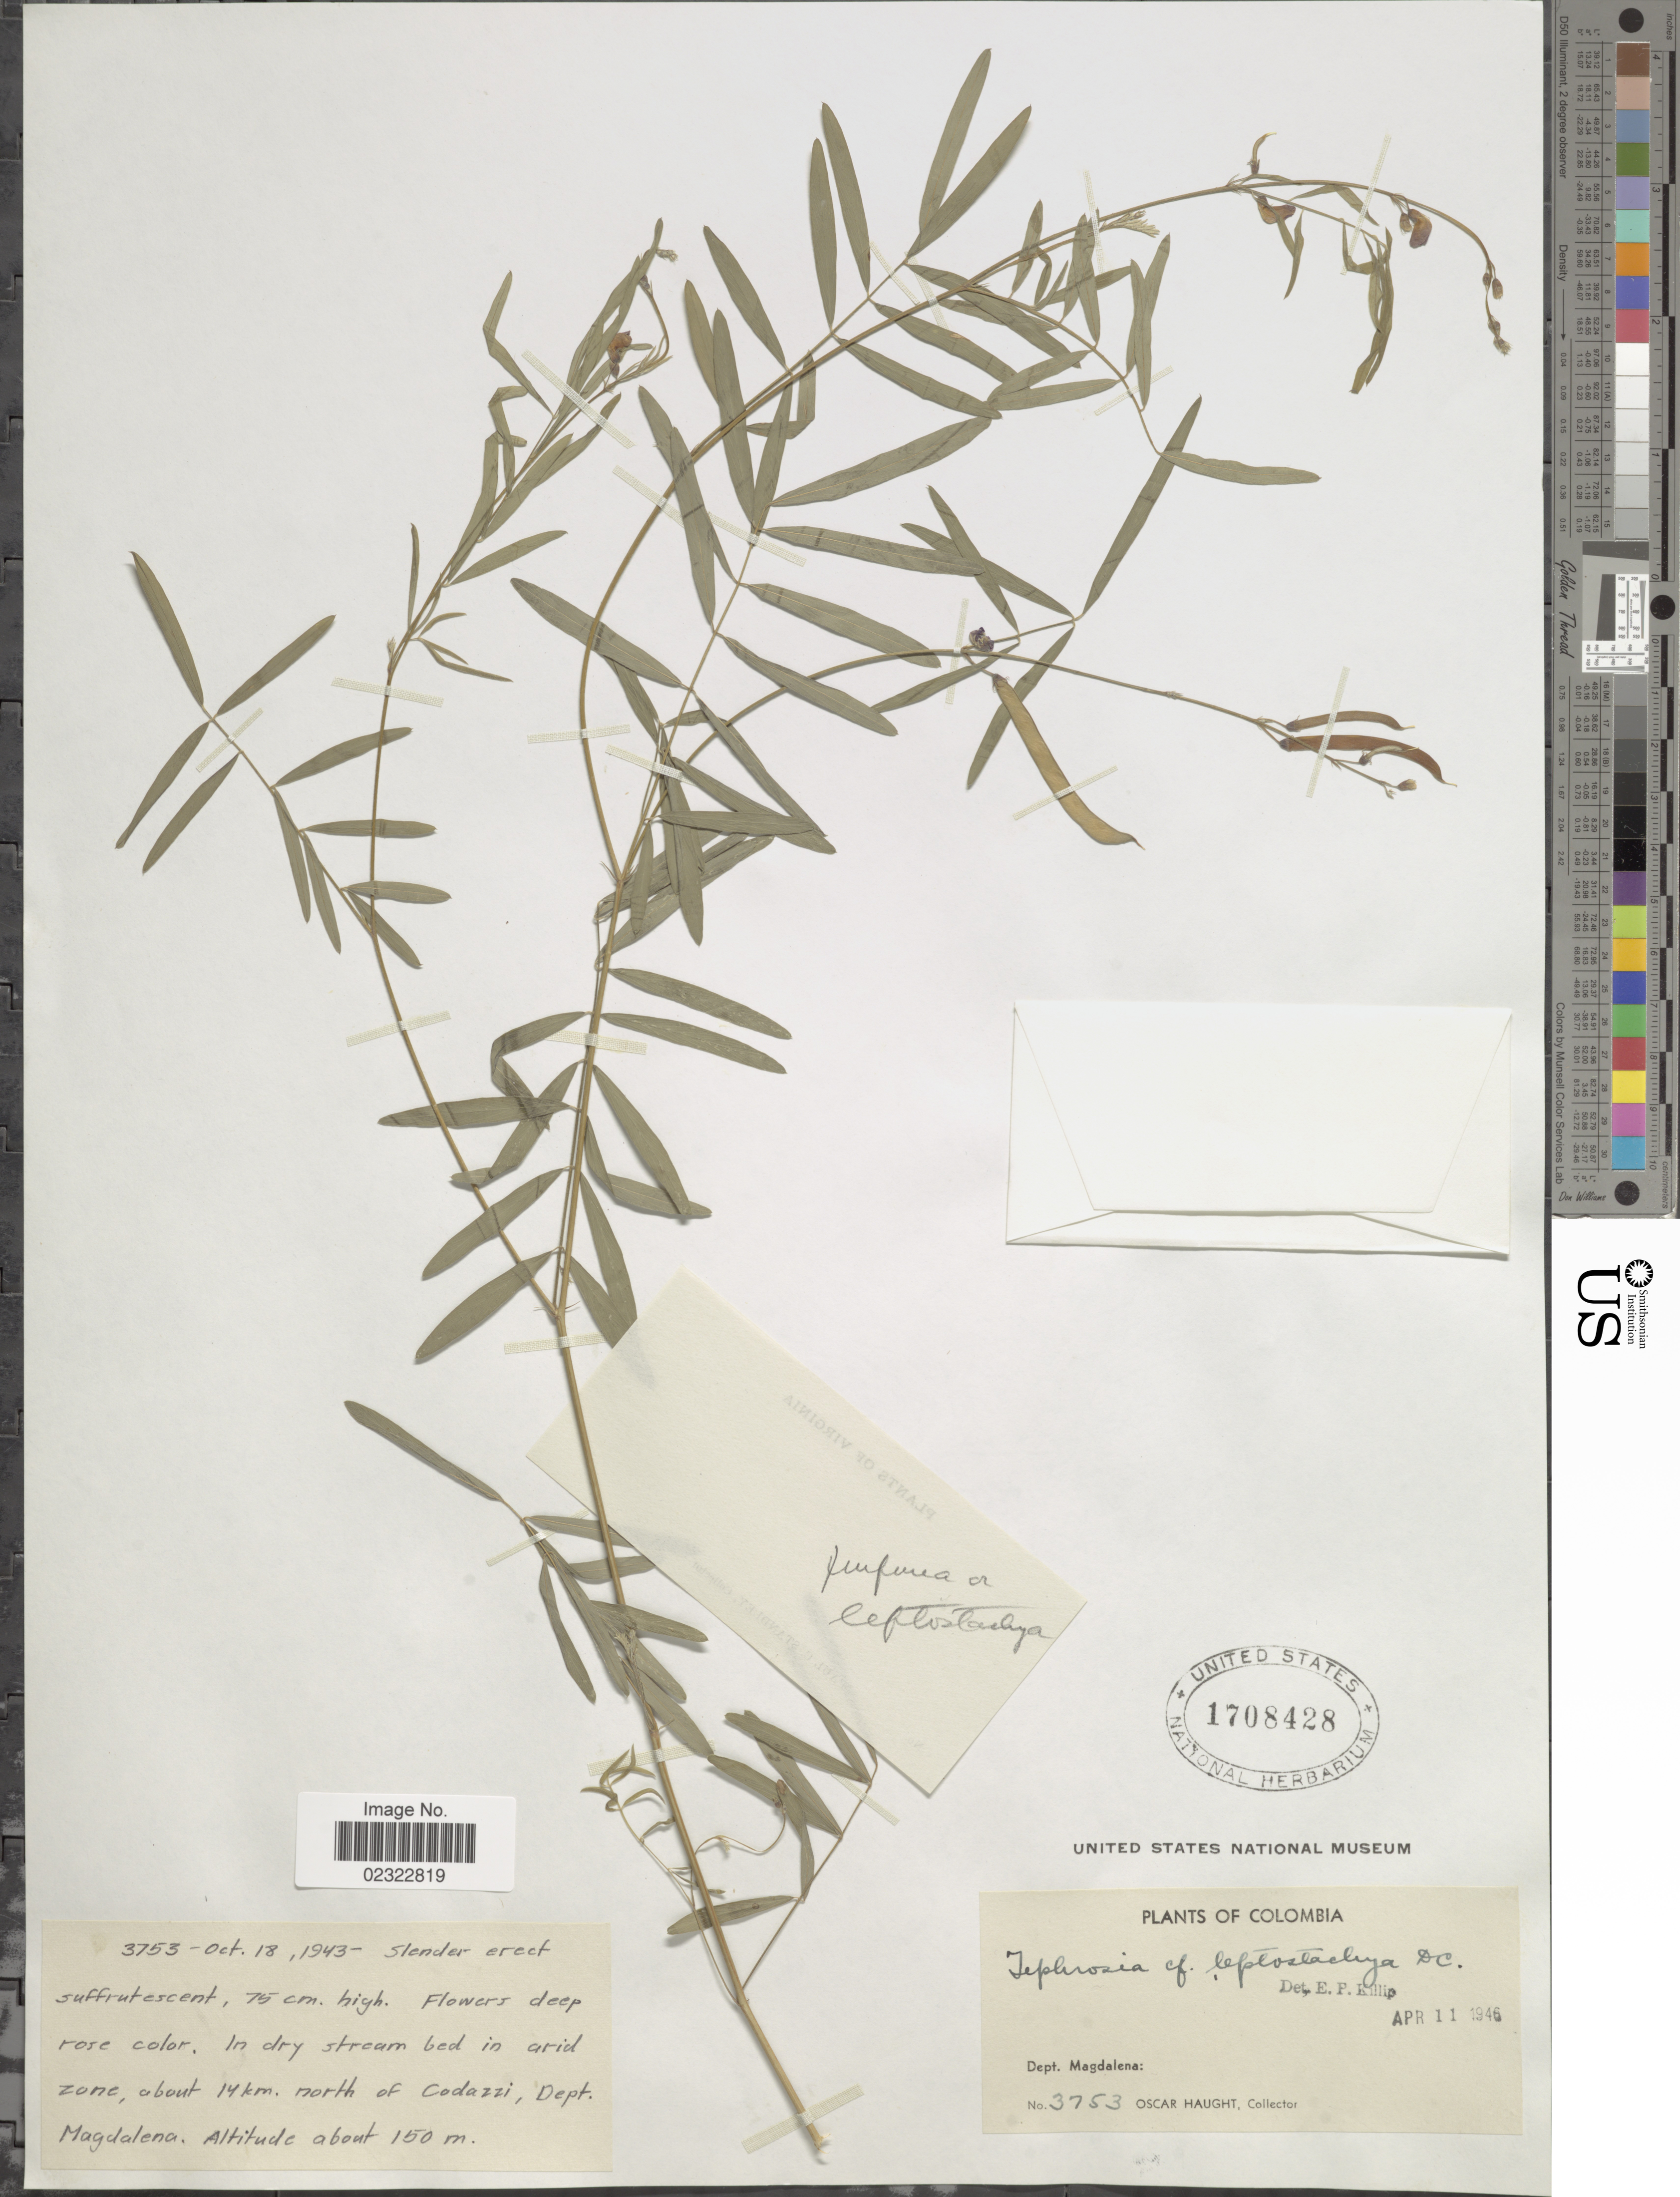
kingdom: Plantae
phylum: Tracheophyta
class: Magnoliopsida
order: Fabales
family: Fabaceae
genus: Tephrosia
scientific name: Tephrosia leptostachya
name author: DC.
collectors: O. L. Haught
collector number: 3753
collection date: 1946-04-11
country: Colombia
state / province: Magdalena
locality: About 14 km. north of Codazzi, Dept. Magdalena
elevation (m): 150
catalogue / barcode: US 1708428